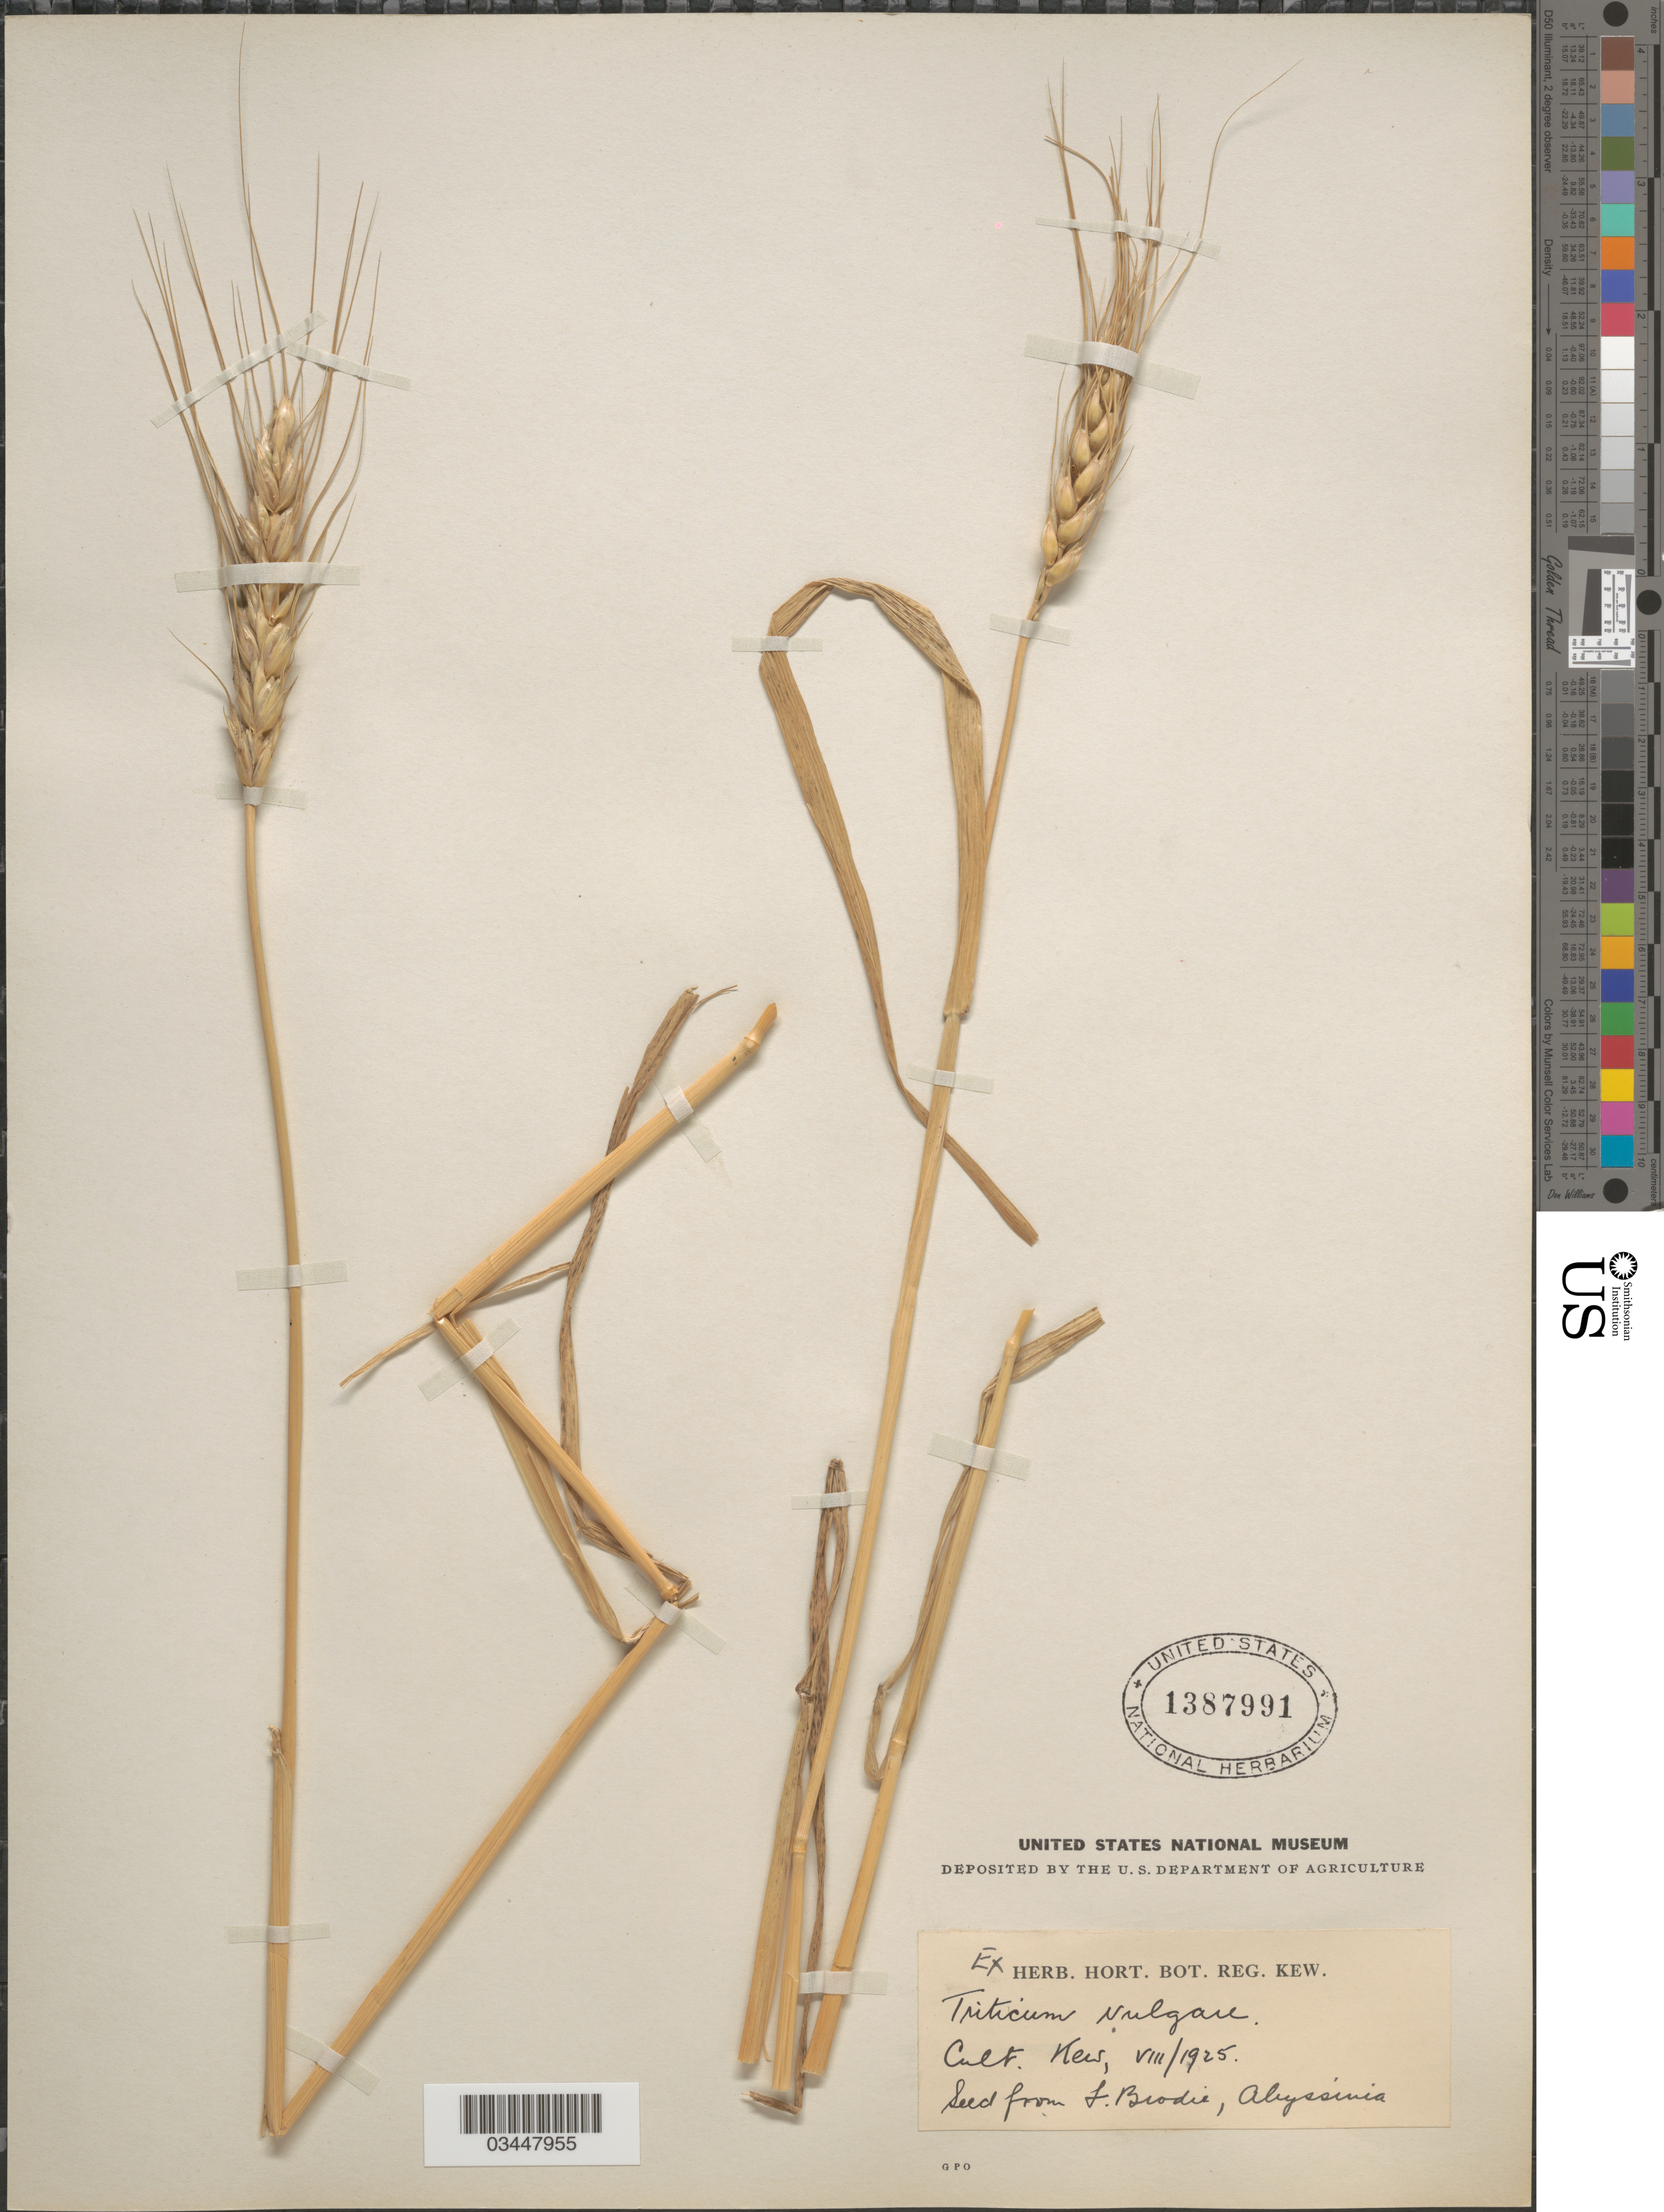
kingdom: Plantae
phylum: Tracheophyta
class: Liliopsida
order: Poales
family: Poaceae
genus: Triticum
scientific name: Triticum aestivum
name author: L.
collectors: ex herb. Hort. Reg. Kew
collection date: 1925-08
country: United Kingdom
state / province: England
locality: Kew.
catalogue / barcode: US 1387991